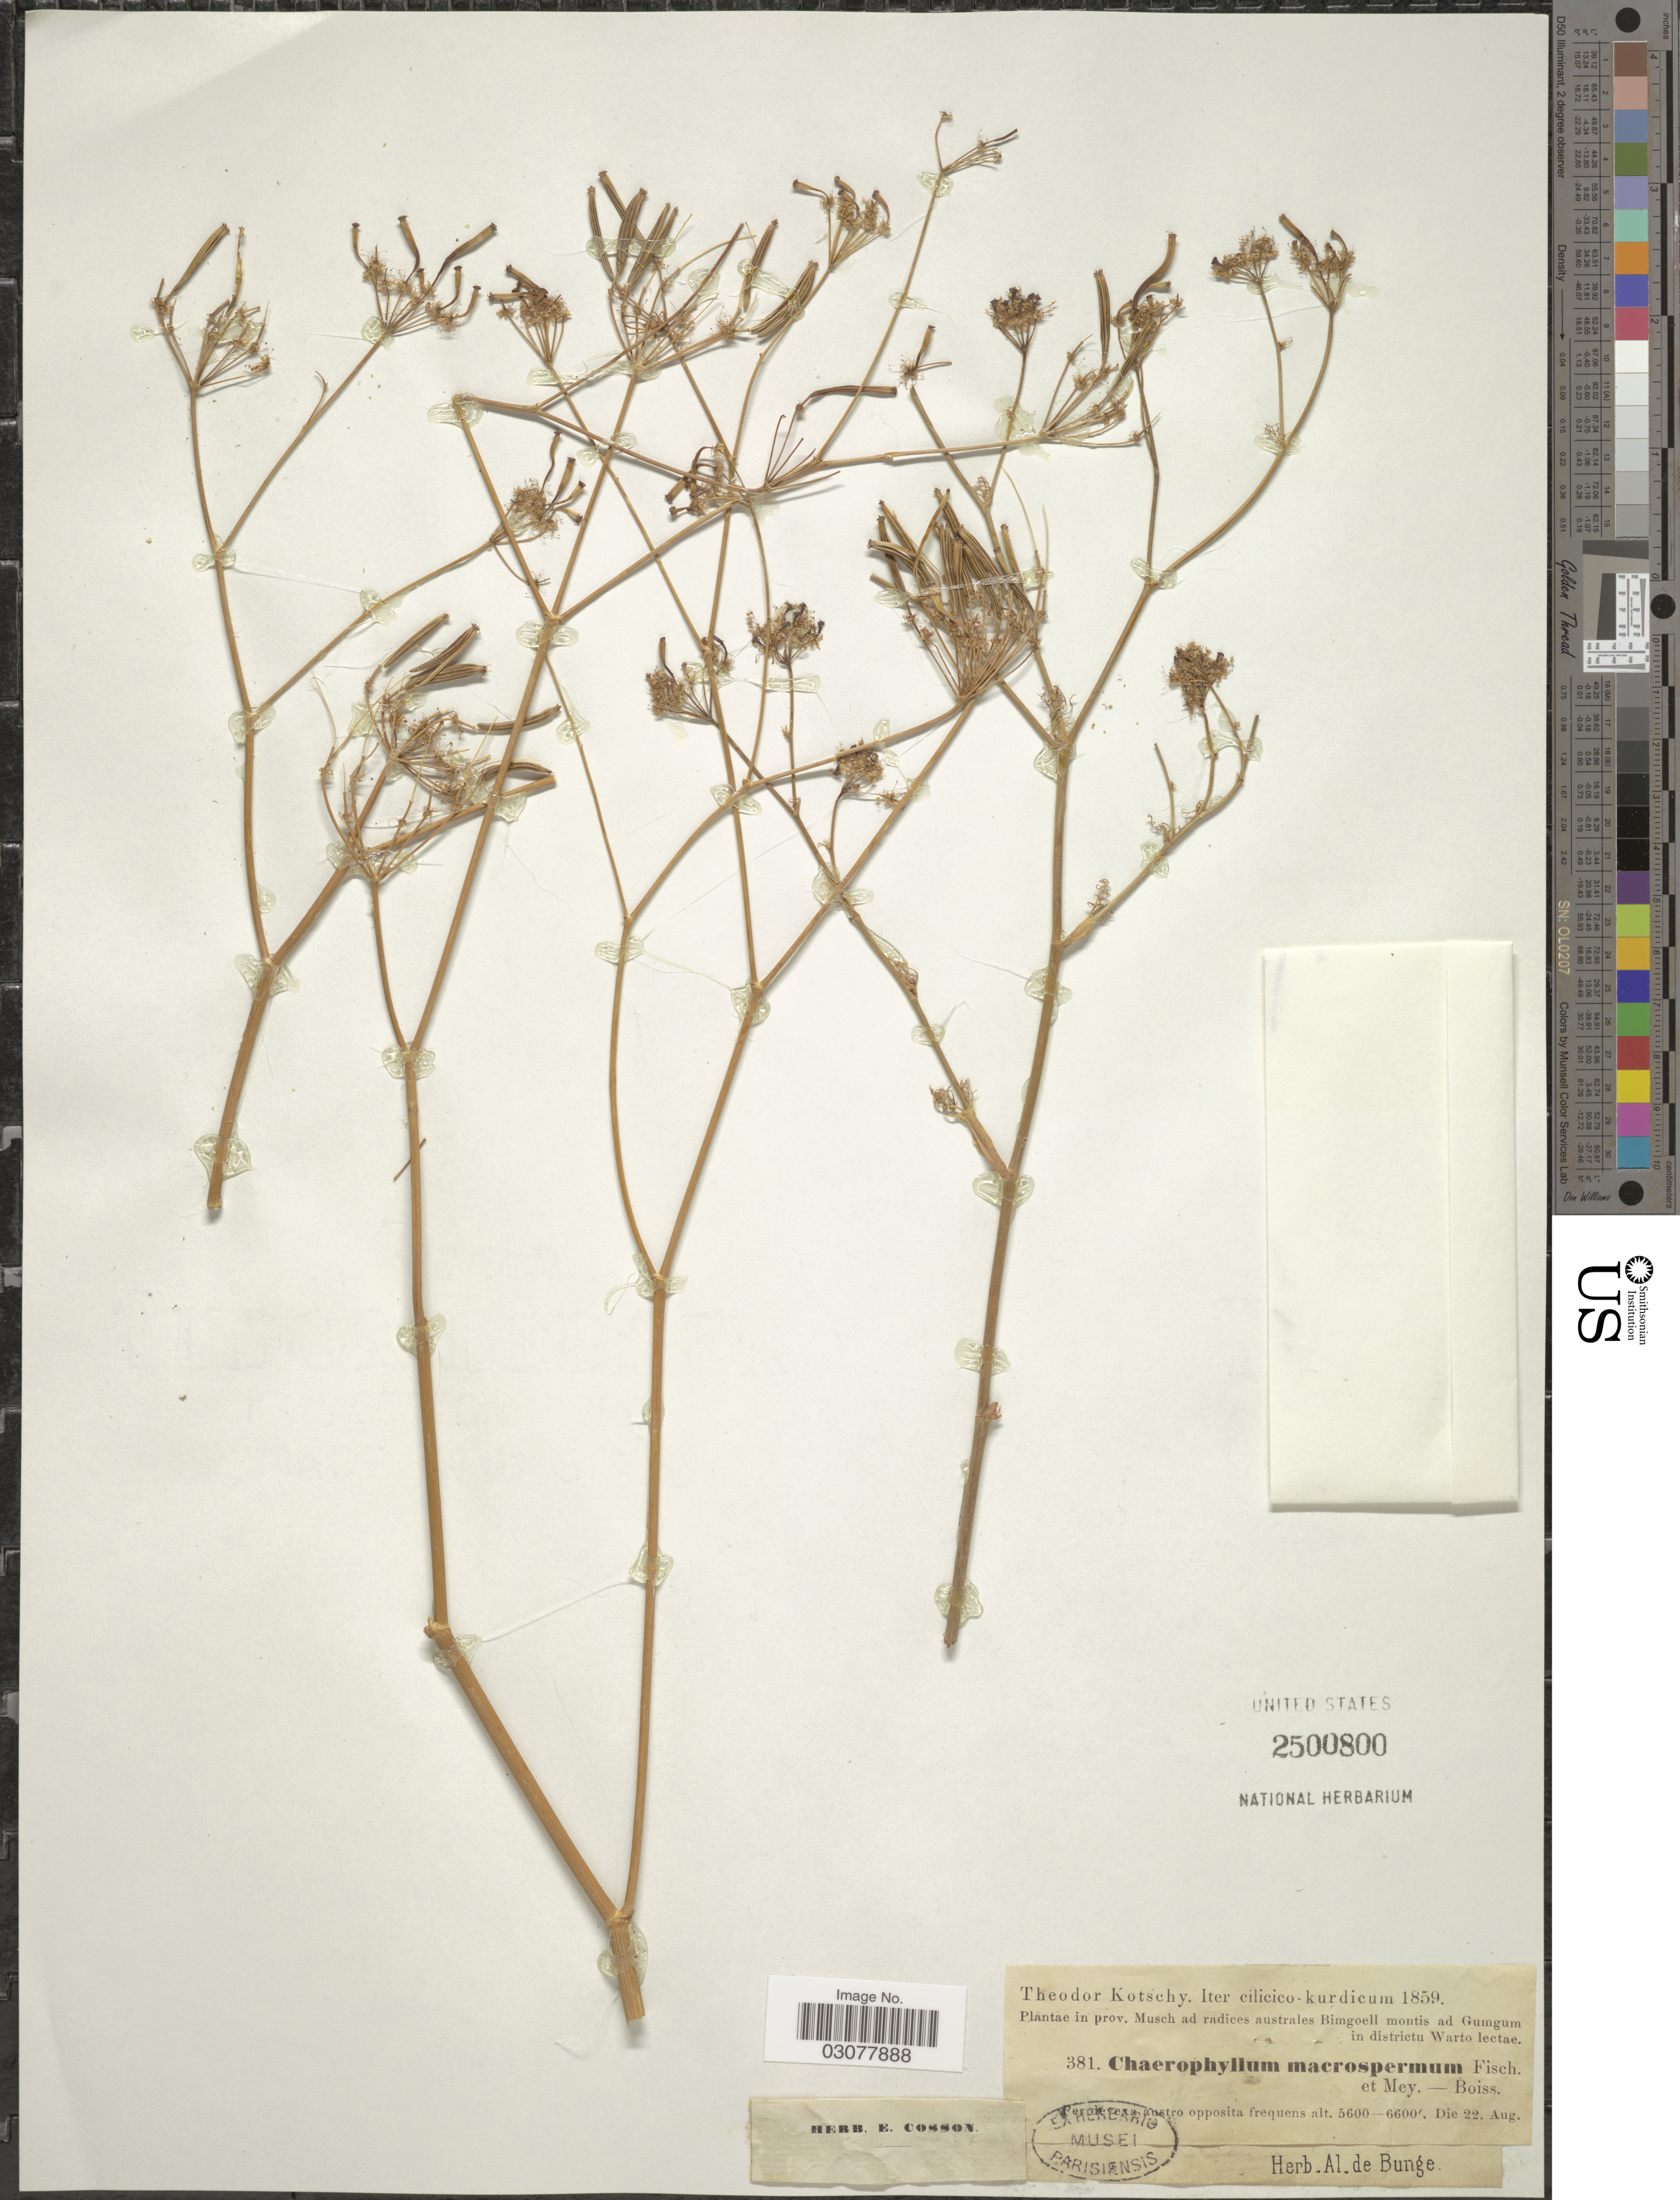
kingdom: Plantae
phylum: Tracheophyta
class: Magnoliopsida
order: Apiales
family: Apiaceae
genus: Chaerophyllum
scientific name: Chaerophyllum macrospermum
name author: (Willd. ex Spreng.) Fisch. & C.A. Mey. ex Hohen.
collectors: K. G. Kotschy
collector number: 381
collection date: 1859-08-22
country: Turkey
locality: Iter cilicico-kurdicum, prov. Musch ad radices australes Bimgoell montis ad Gumgum in distructu Warto lectae.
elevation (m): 1707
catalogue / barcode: US 2500800